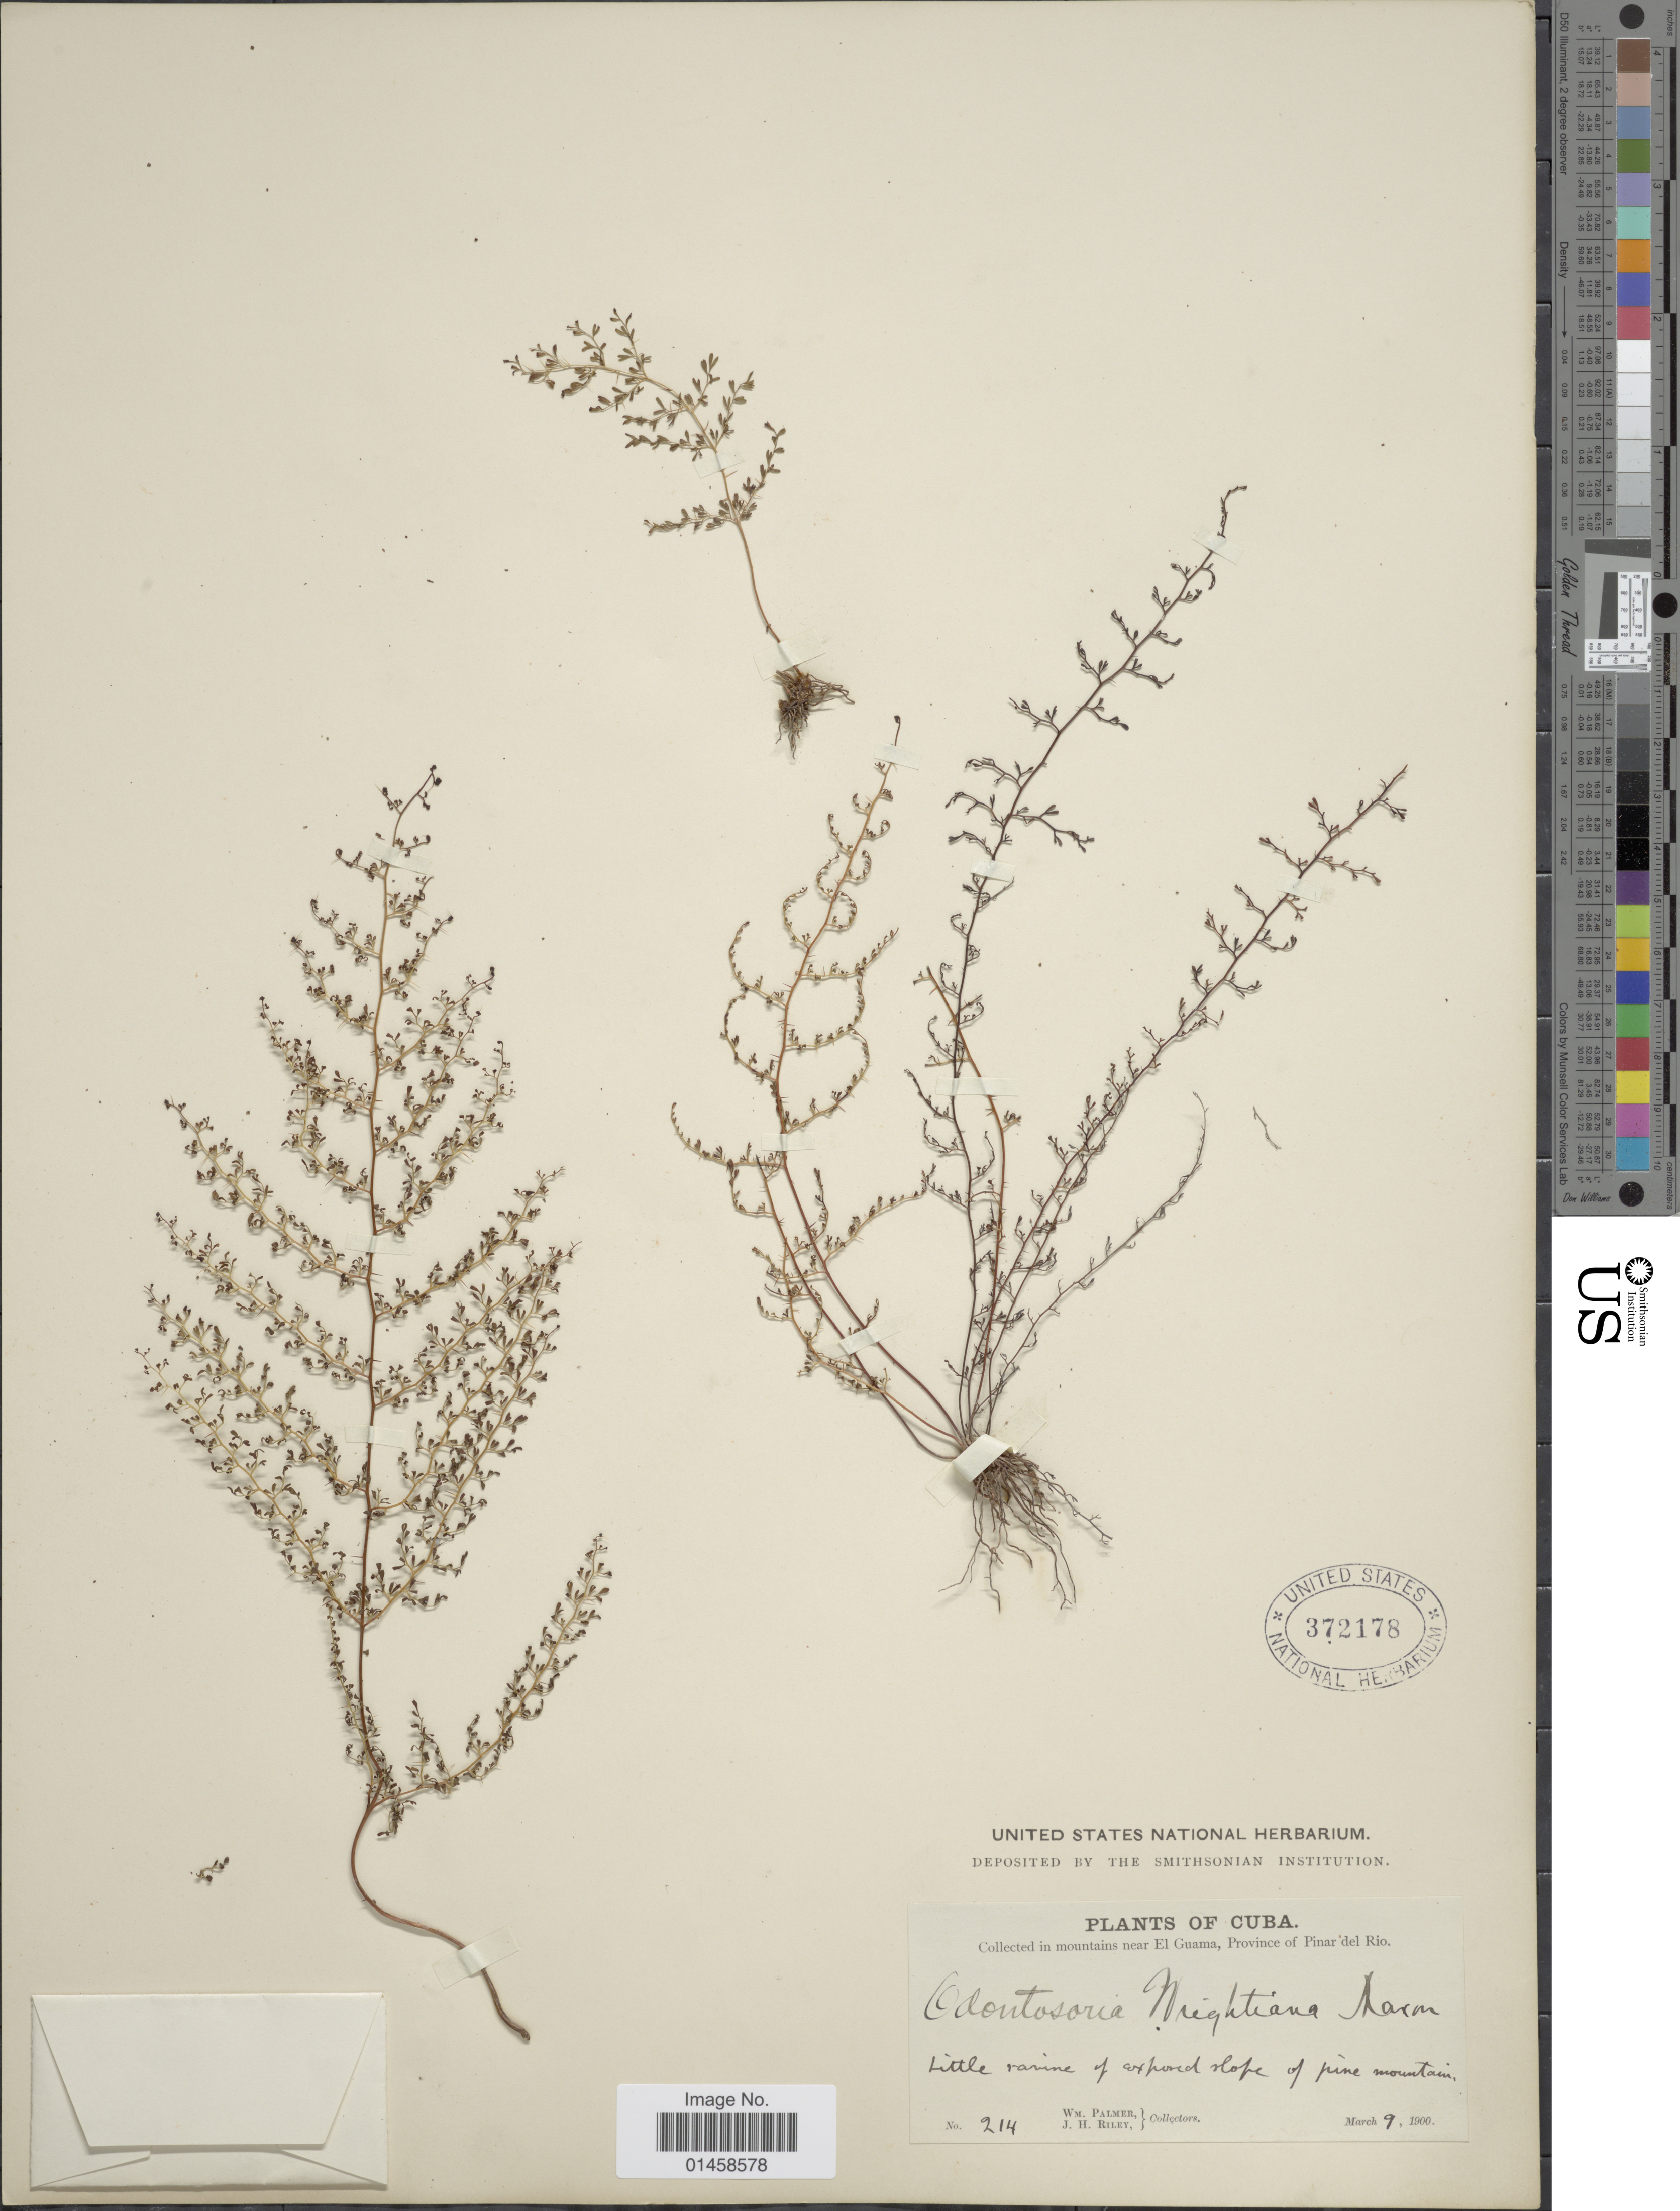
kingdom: Plantae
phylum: Tracheophyta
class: Polypodiopsida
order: Polypodiales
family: Lindsaeaceae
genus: Odontosoria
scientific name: Odontosoria wrightiana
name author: Maxon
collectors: W. M. Palmer & J. H. Riley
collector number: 214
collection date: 1900-03-09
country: Cuba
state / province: Pinar del Río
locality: In mountains near El Guama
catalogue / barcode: US 372178